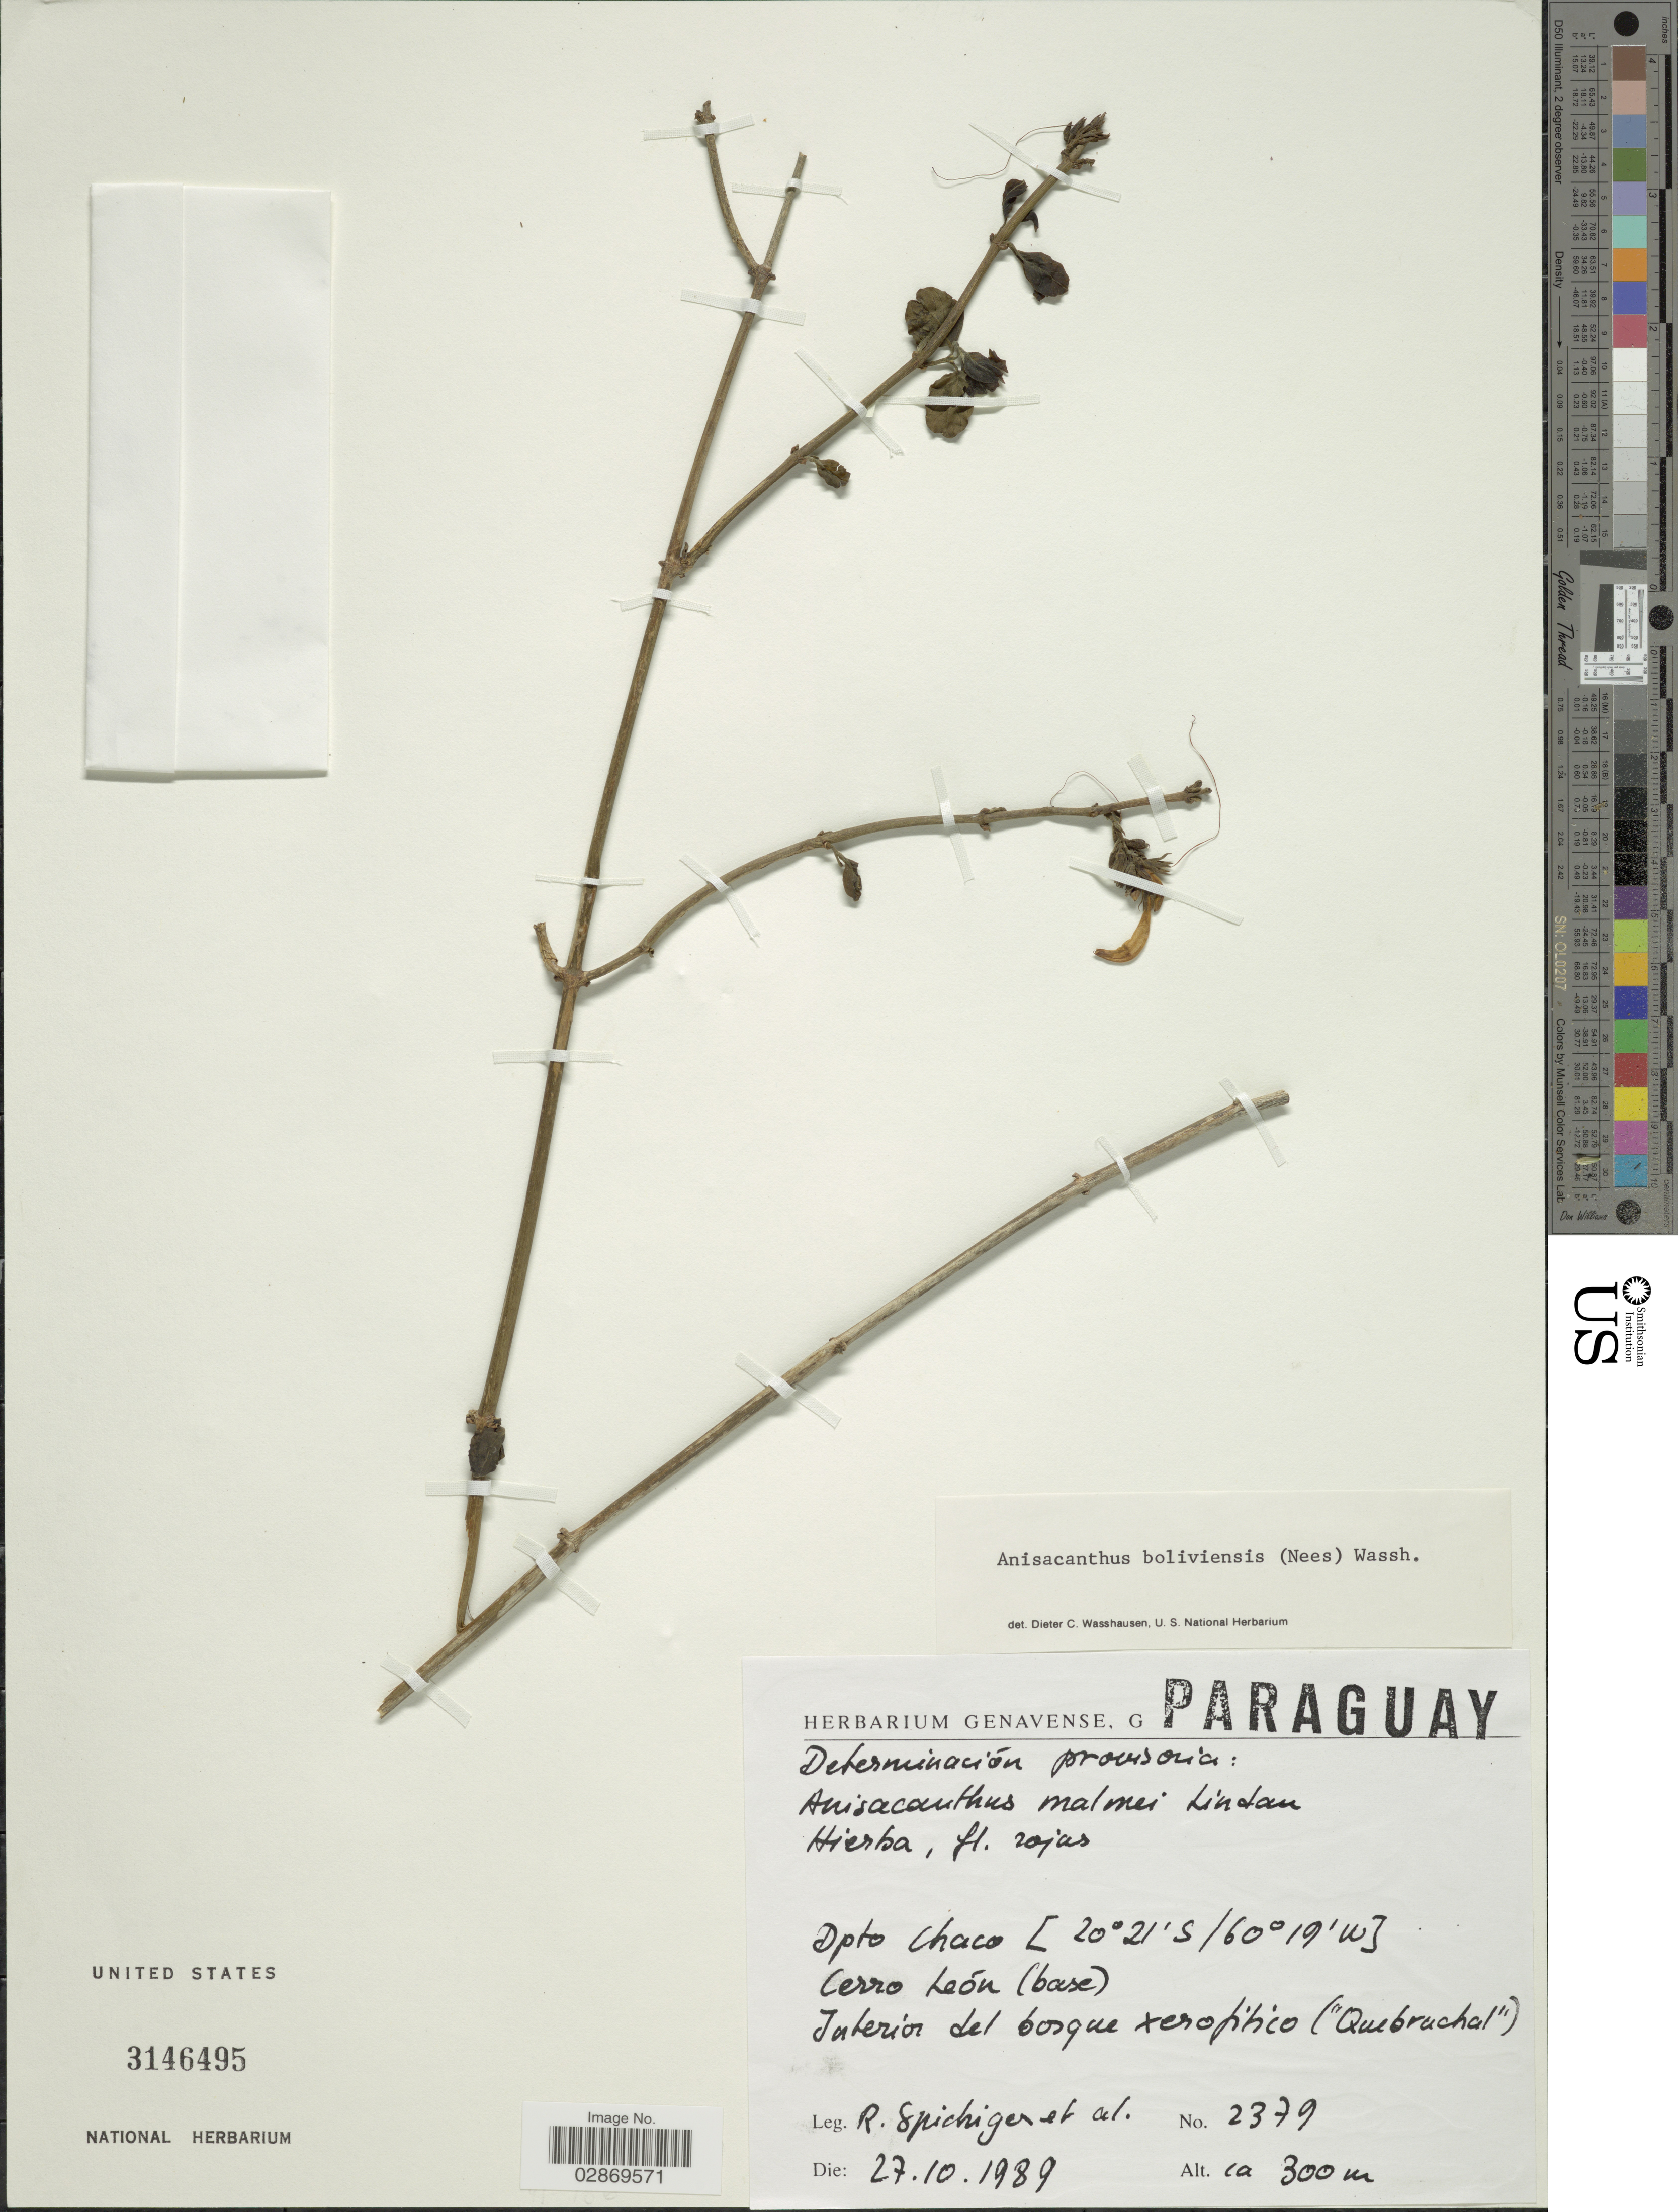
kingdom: Plantae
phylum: Tracheophyta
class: Magnoliopsida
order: Lamiales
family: Acanthaceae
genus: Anisacanthus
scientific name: Anisacanthus boliviensis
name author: (Nees) Wassh.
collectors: R. Spichiger & et al.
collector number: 2379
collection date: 1989-10-27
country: Argentina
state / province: Chaco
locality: Dpto. Chaco, Cerro León (base).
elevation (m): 300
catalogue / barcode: US 3146495